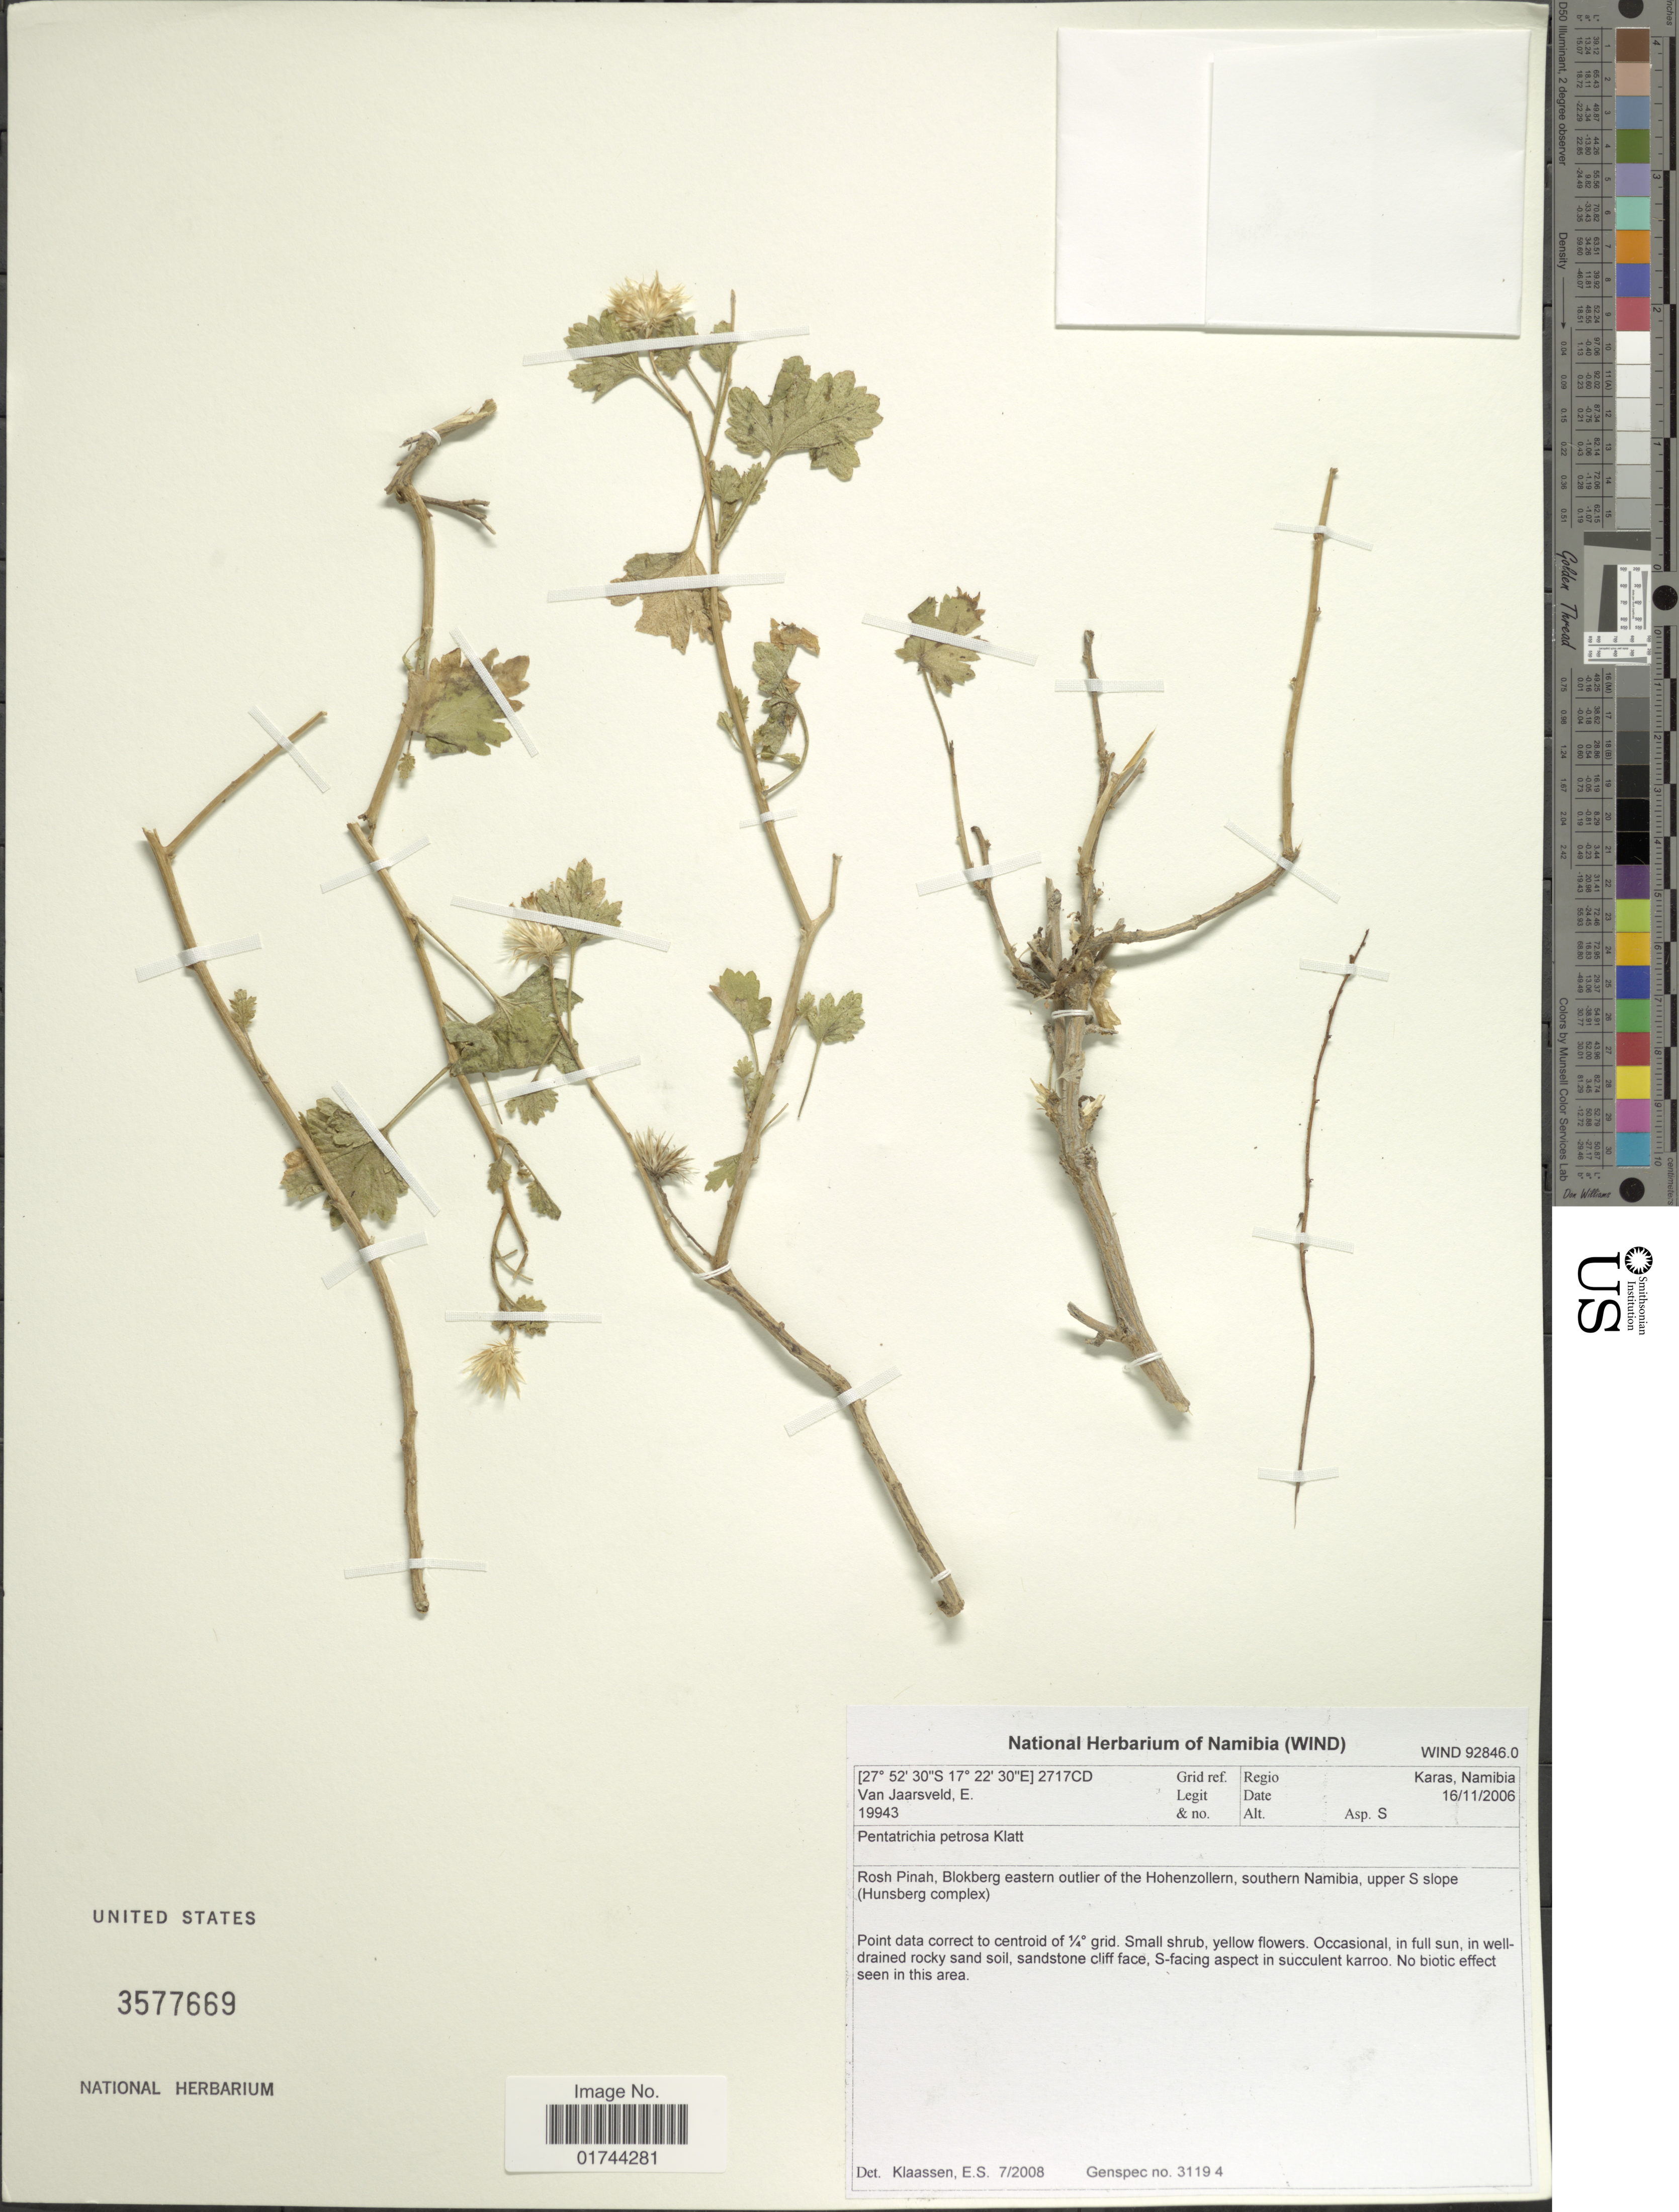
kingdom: Plantae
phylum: Tracheophyta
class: Magnoliopsida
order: Asterales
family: Asteraceae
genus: Pentatrichia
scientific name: Pentatrichia petrosa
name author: Klatt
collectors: E. van Jaarsveld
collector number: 19943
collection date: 2006-11-16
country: Namibia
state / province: Karas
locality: Rosh Pinah, Blokberg eastern outlier of the Hohenzollern, southern Namibia, upper S slope (Hunsberg complex)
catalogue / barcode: US 3577669